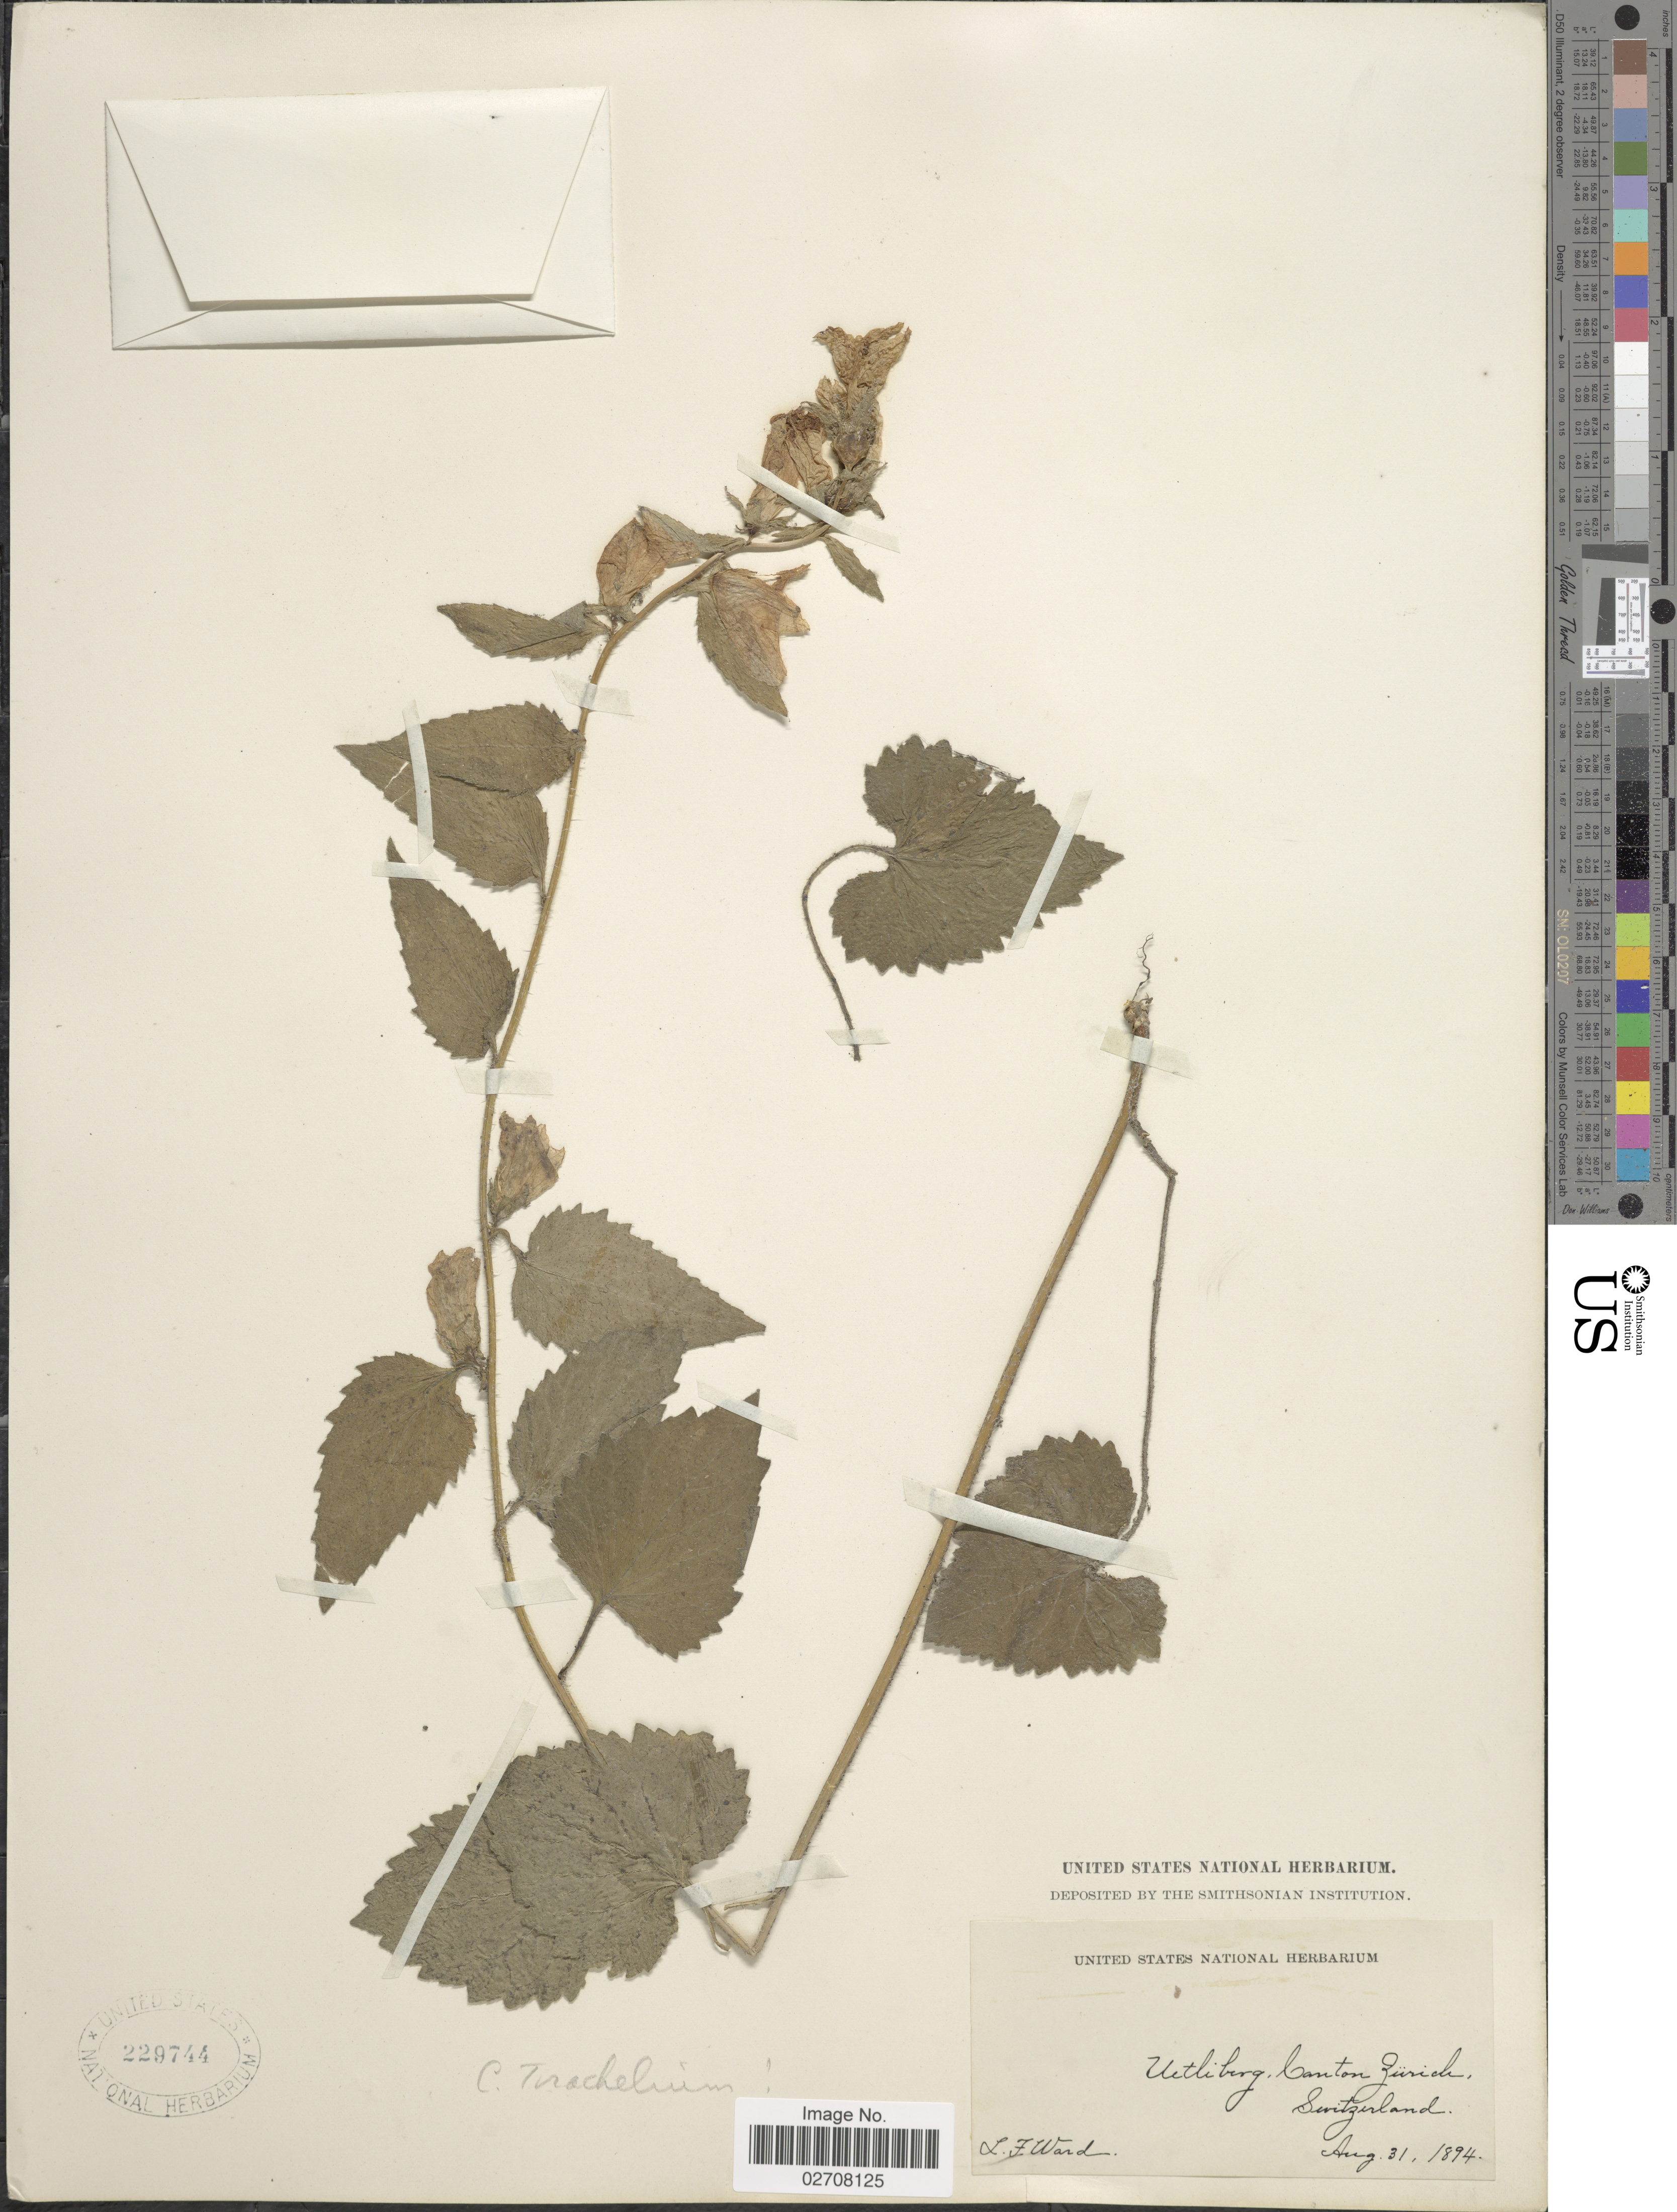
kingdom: Plantae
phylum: Tracheophyta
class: Magnoliopsida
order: Asterales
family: Campanulaceae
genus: Campanula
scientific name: Campanula trachelium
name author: L.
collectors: L. F. Ward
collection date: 1894-08-31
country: Switzerland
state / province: Zurich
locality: Uetliberg, Canton Zürich.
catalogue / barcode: US 229744